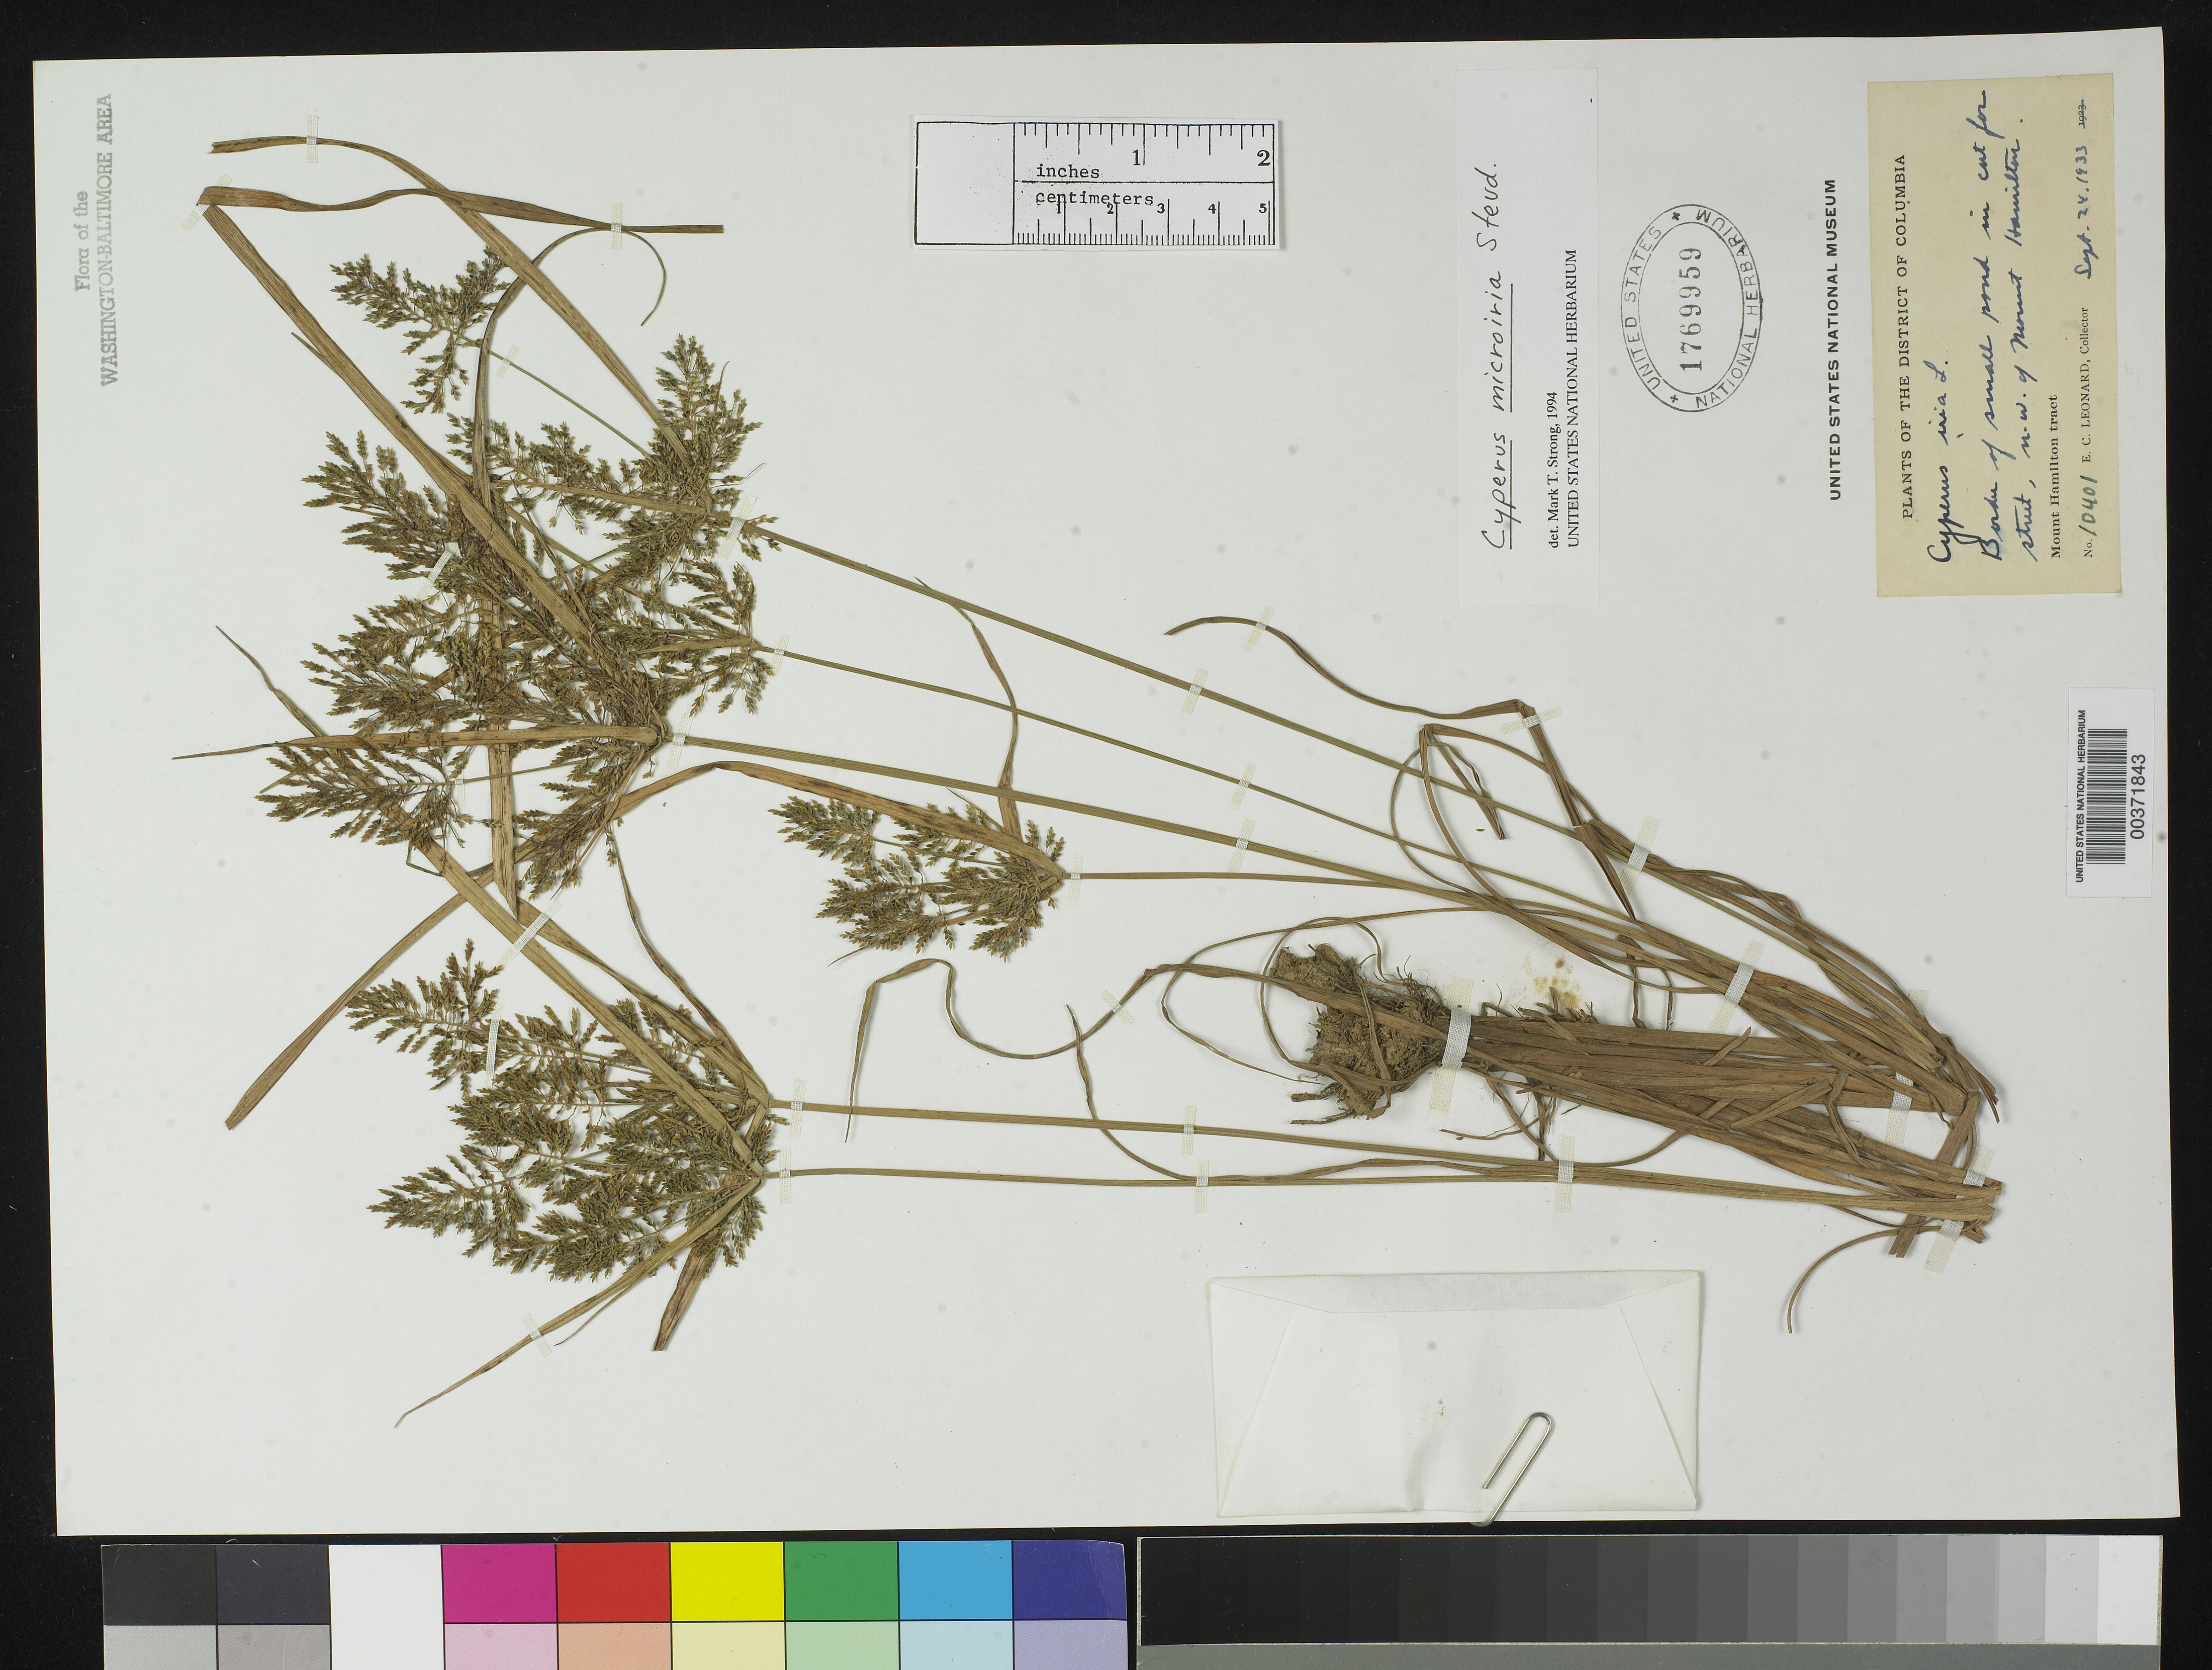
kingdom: Plantae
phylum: Tracheophyta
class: Liliopsida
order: Poales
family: Cyperaceae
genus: Cyperus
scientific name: Cyperus microiria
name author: Steud.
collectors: E. C. Leonard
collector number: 10401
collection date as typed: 24 Sep 1933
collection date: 1933-09-24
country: United States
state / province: District of Columbia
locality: northwest of Mount Hamilton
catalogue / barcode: US 1769959